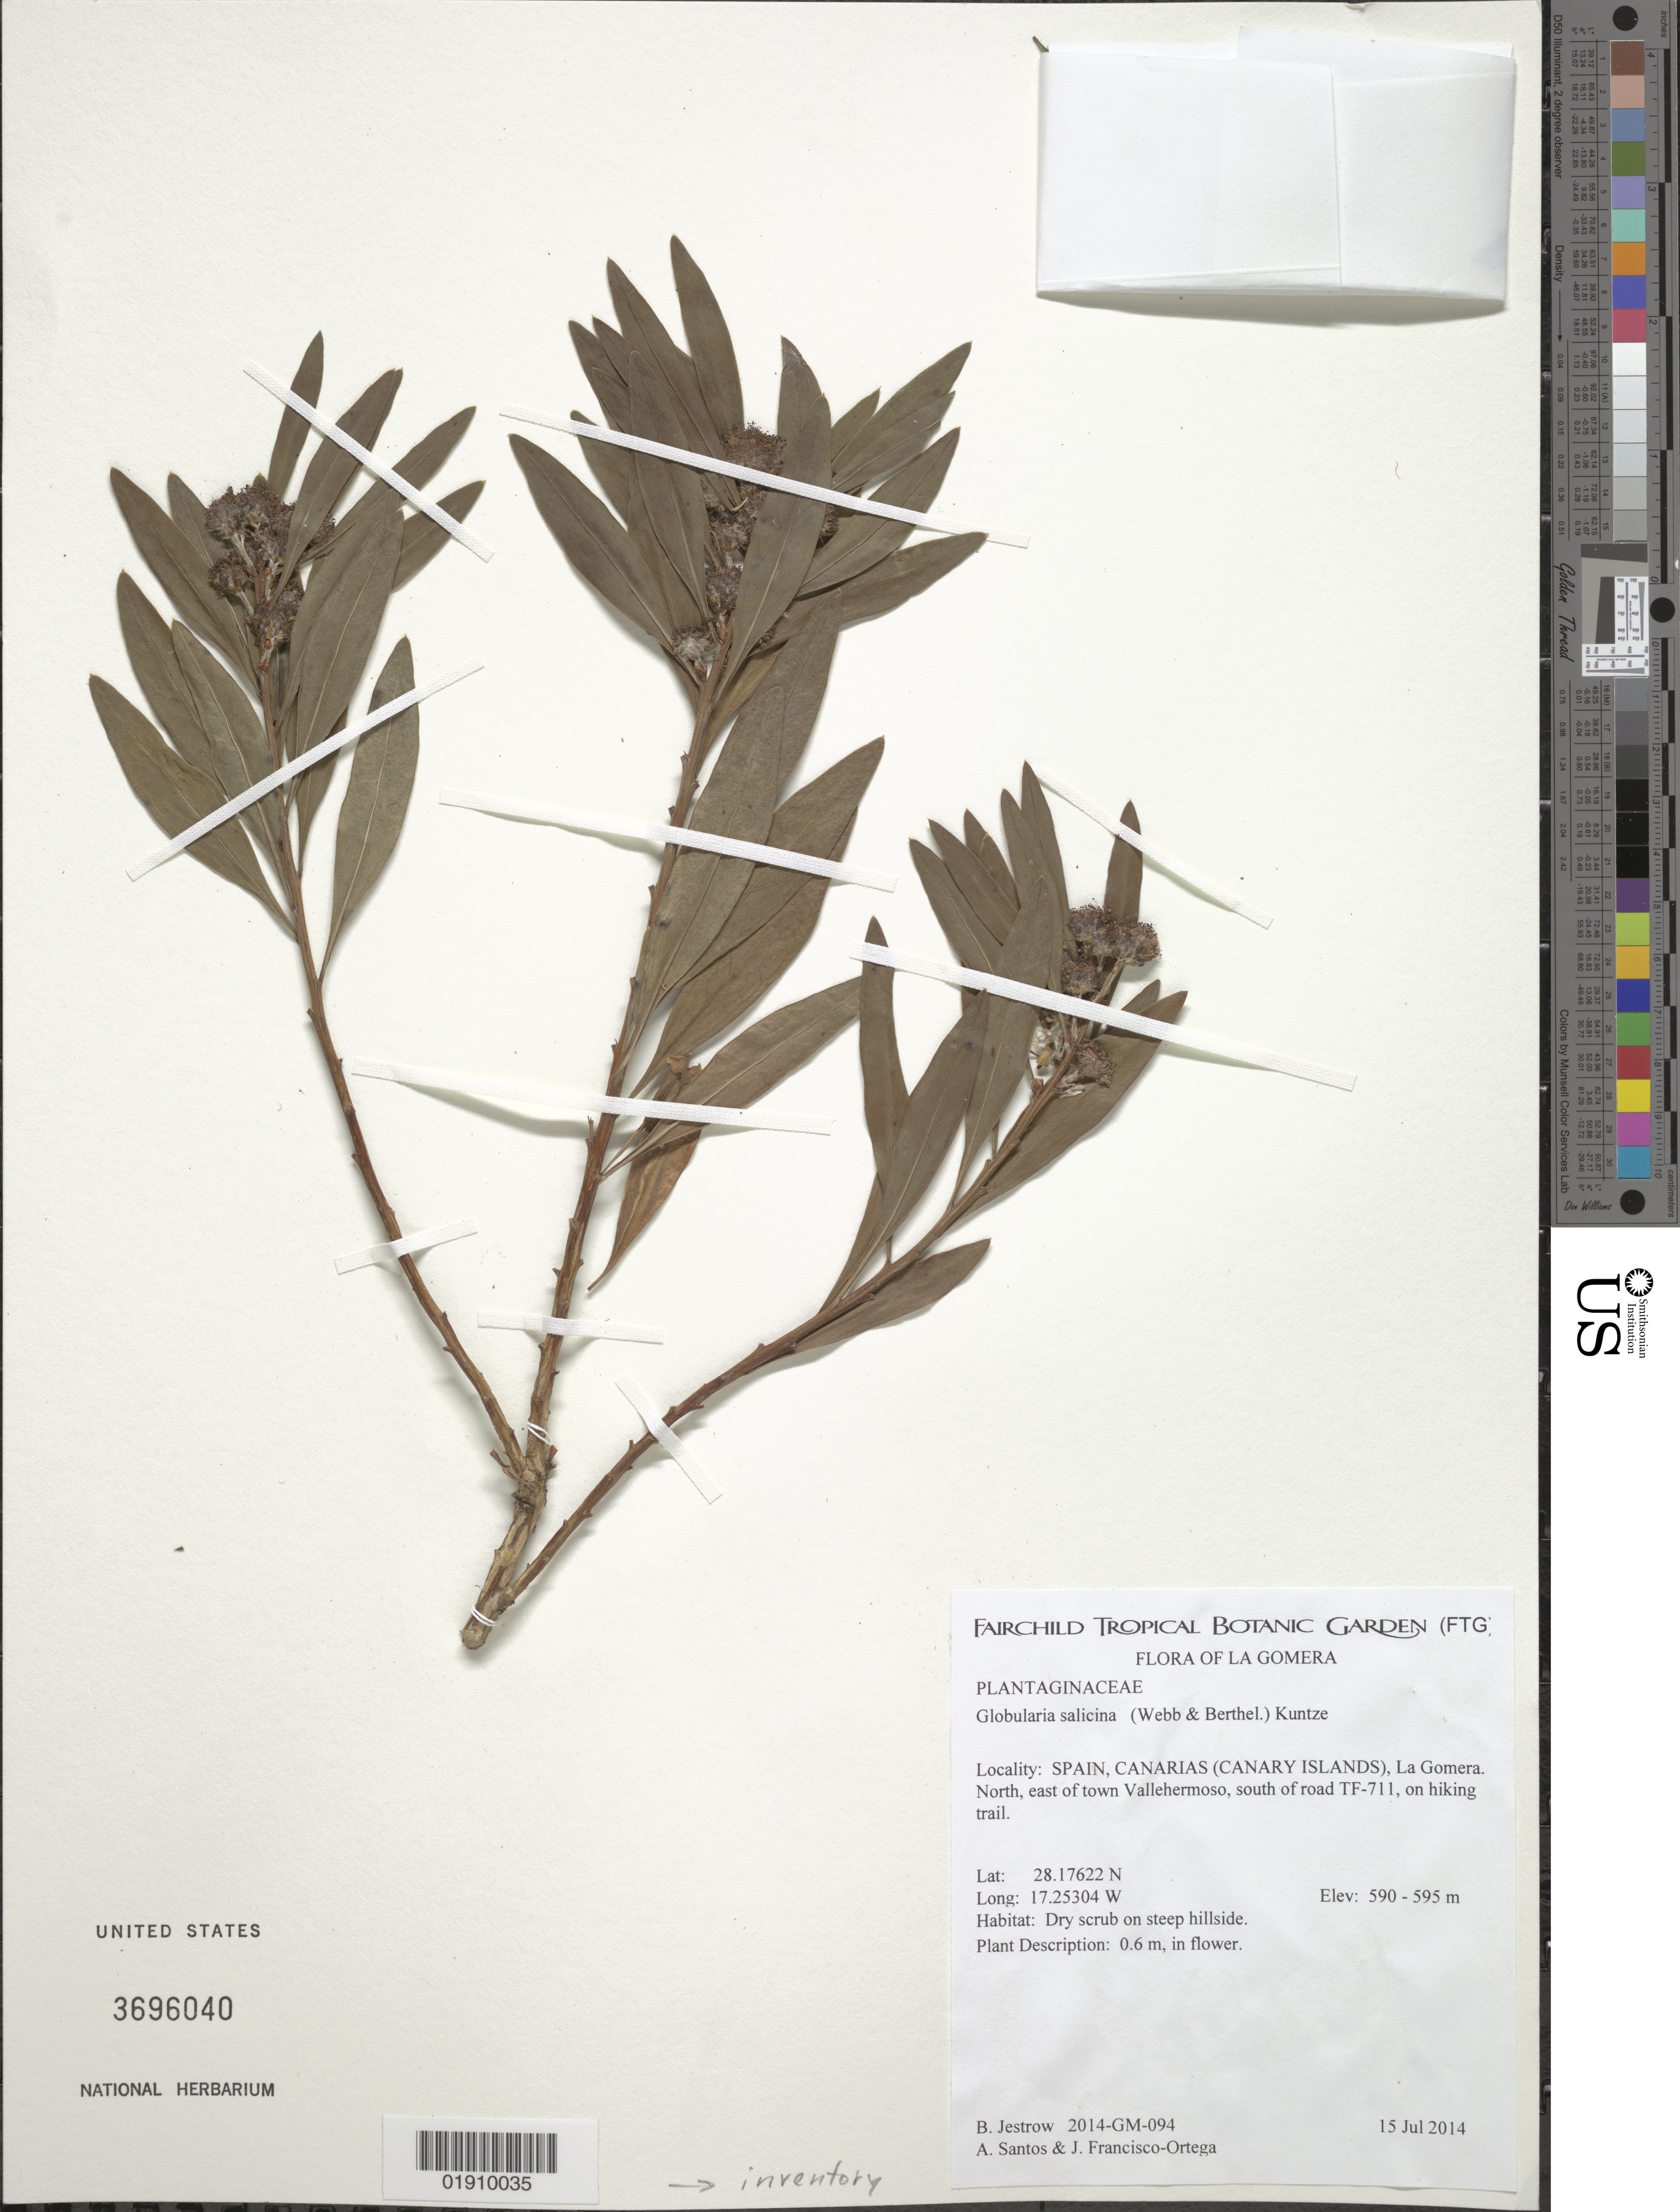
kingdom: Plantae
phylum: Tracheophyta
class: Magnoliopsida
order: Lamiales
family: Plantaginaceae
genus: Globularia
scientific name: Globularia salicina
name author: Lam.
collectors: B. Jestrow, A. Santos & J. Francisco-Ortega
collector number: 2014-GM-094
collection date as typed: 15 Jul 2014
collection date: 2014-07-15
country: Spain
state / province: Canarias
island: Canary Is.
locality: Spain, Canarias (Canary Islands), La Gomera. North, east of town Vallehermoso, south of road TF-711, on hiking trail.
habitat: Dry scrub on steep hillside.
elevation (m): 590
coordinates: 28.17622N, 17.25304W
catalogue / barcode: US 3693040